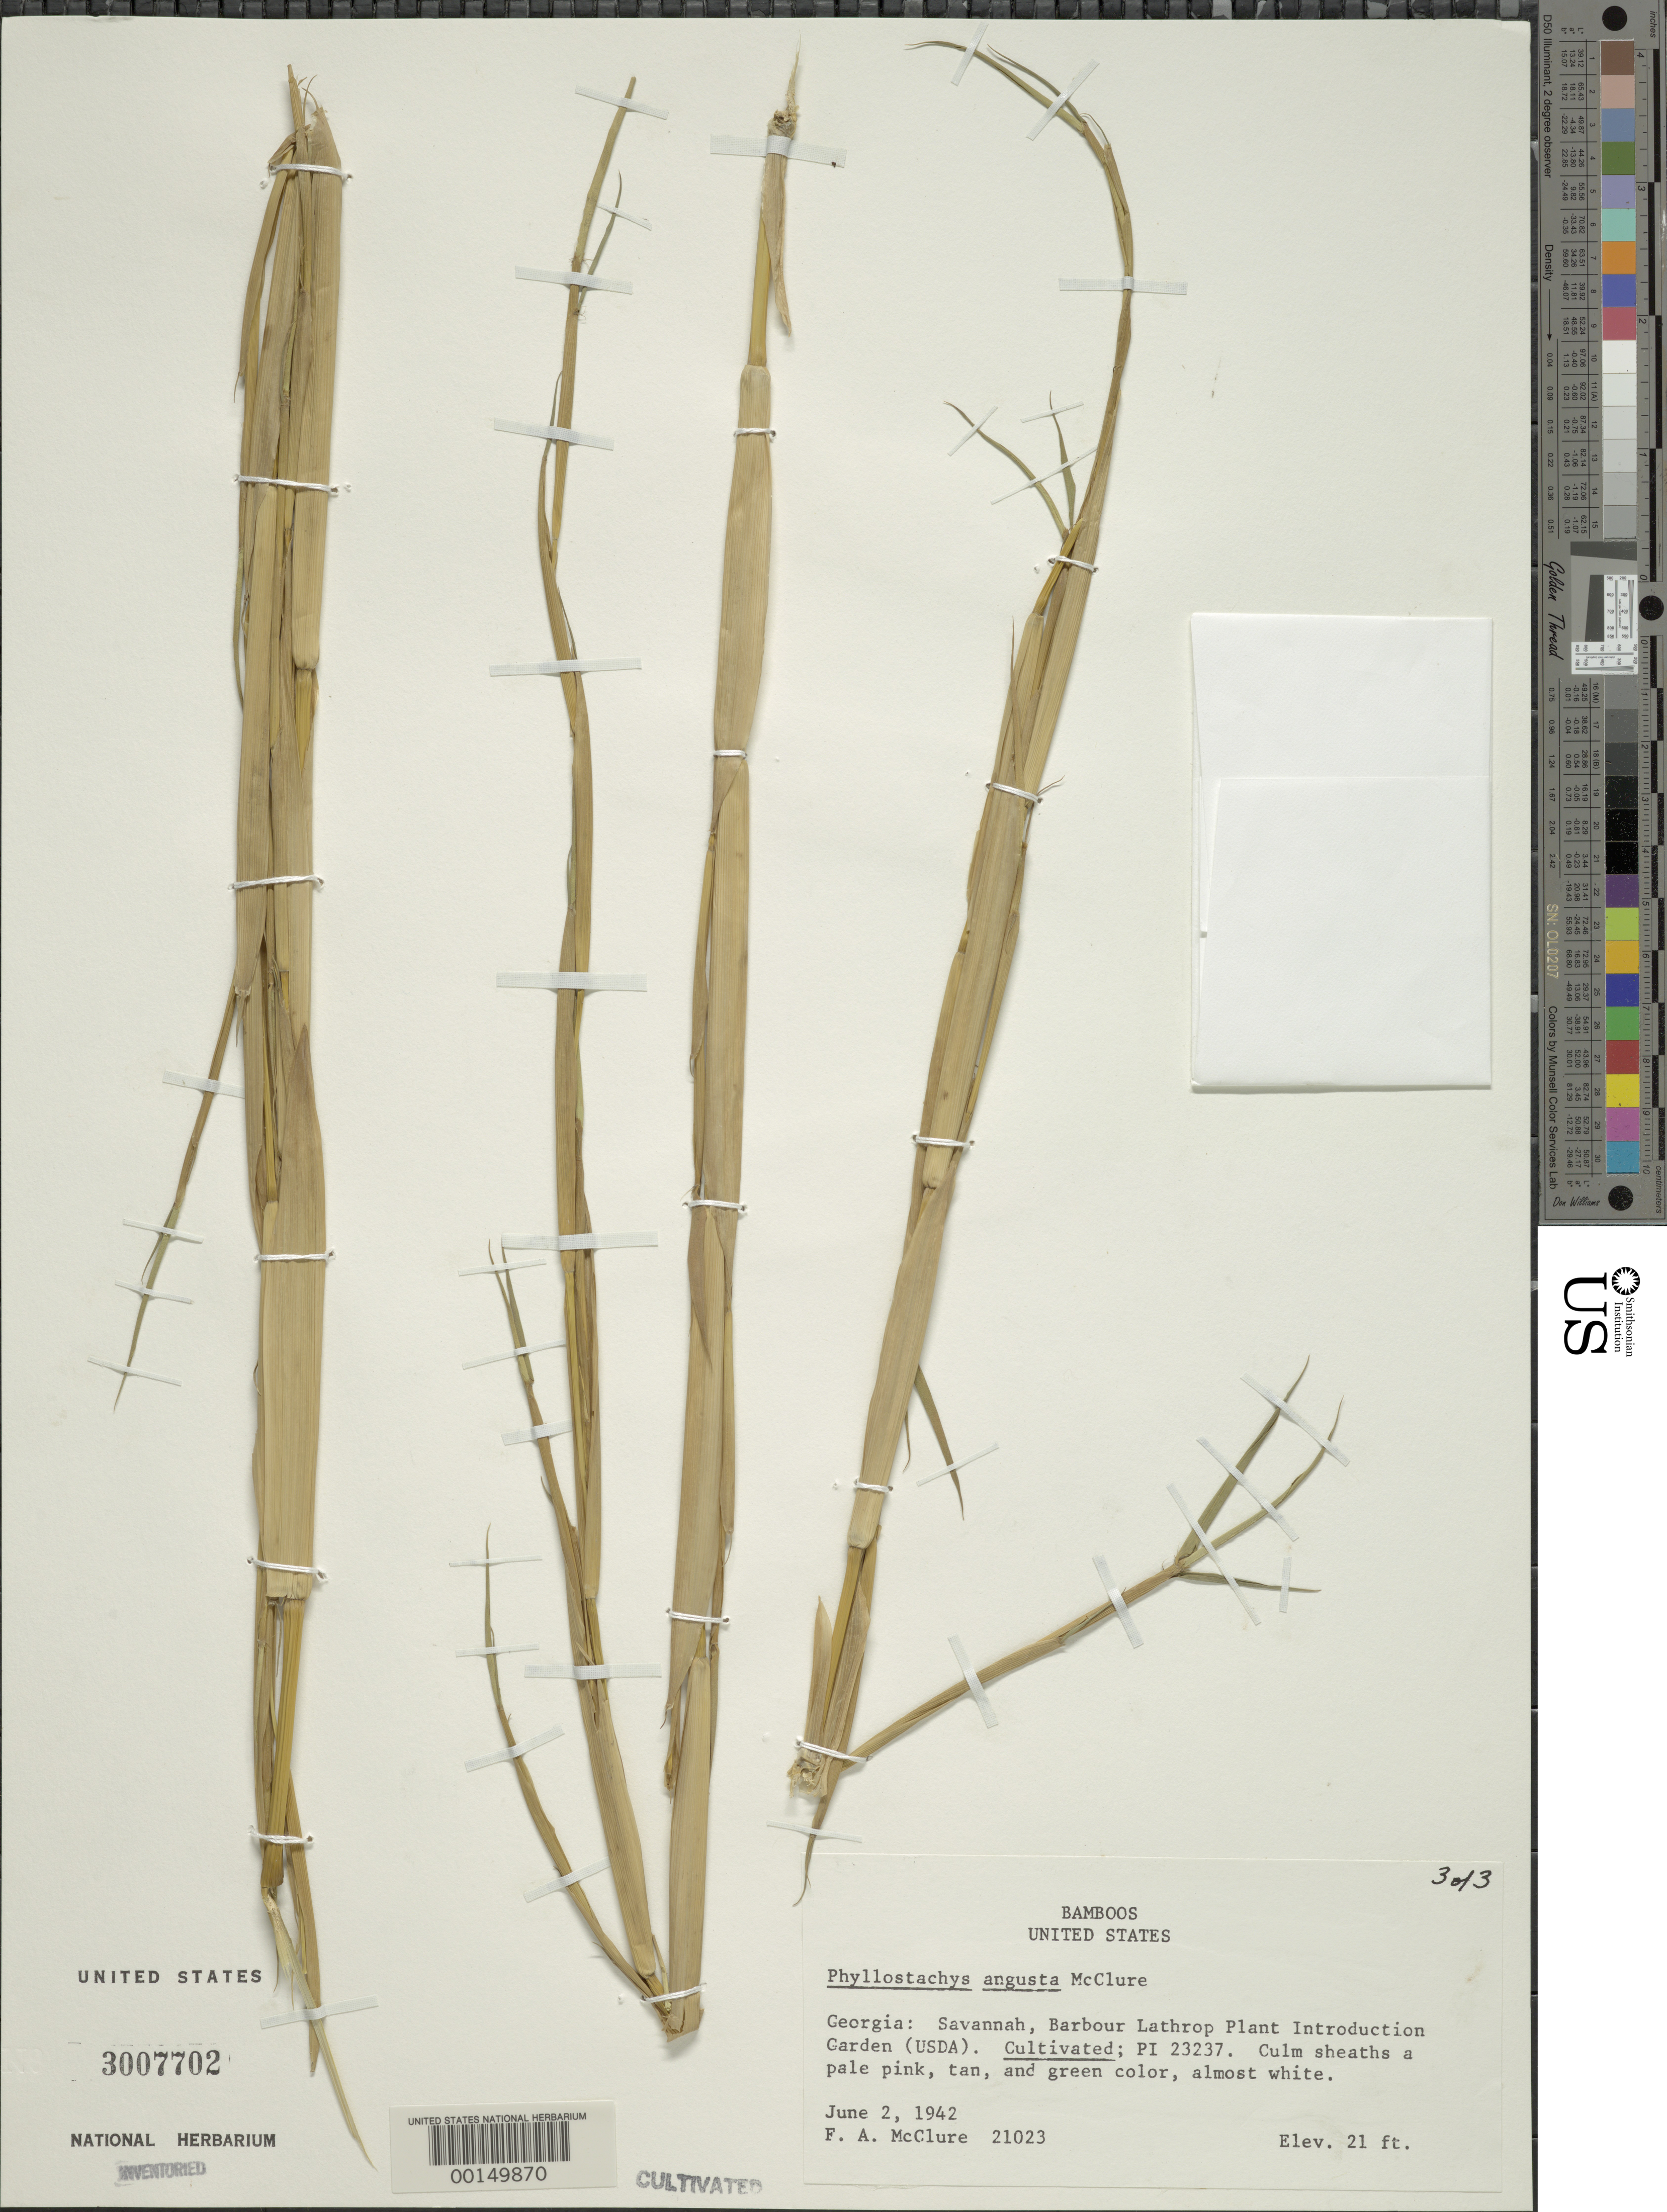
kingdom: Plantae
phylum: Tracheophyta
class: Liliopsida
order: Poales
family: Poaceae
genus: Phyllostachys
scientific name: Phyllostachys angusta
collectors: F. A. McClure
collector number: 21023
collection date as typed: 02 Jun 1942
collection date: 1942-06-02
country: United States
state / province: Georgia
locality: Savannah, barbour lathrop plant intro garden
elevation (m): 4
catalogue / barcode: US 3007702